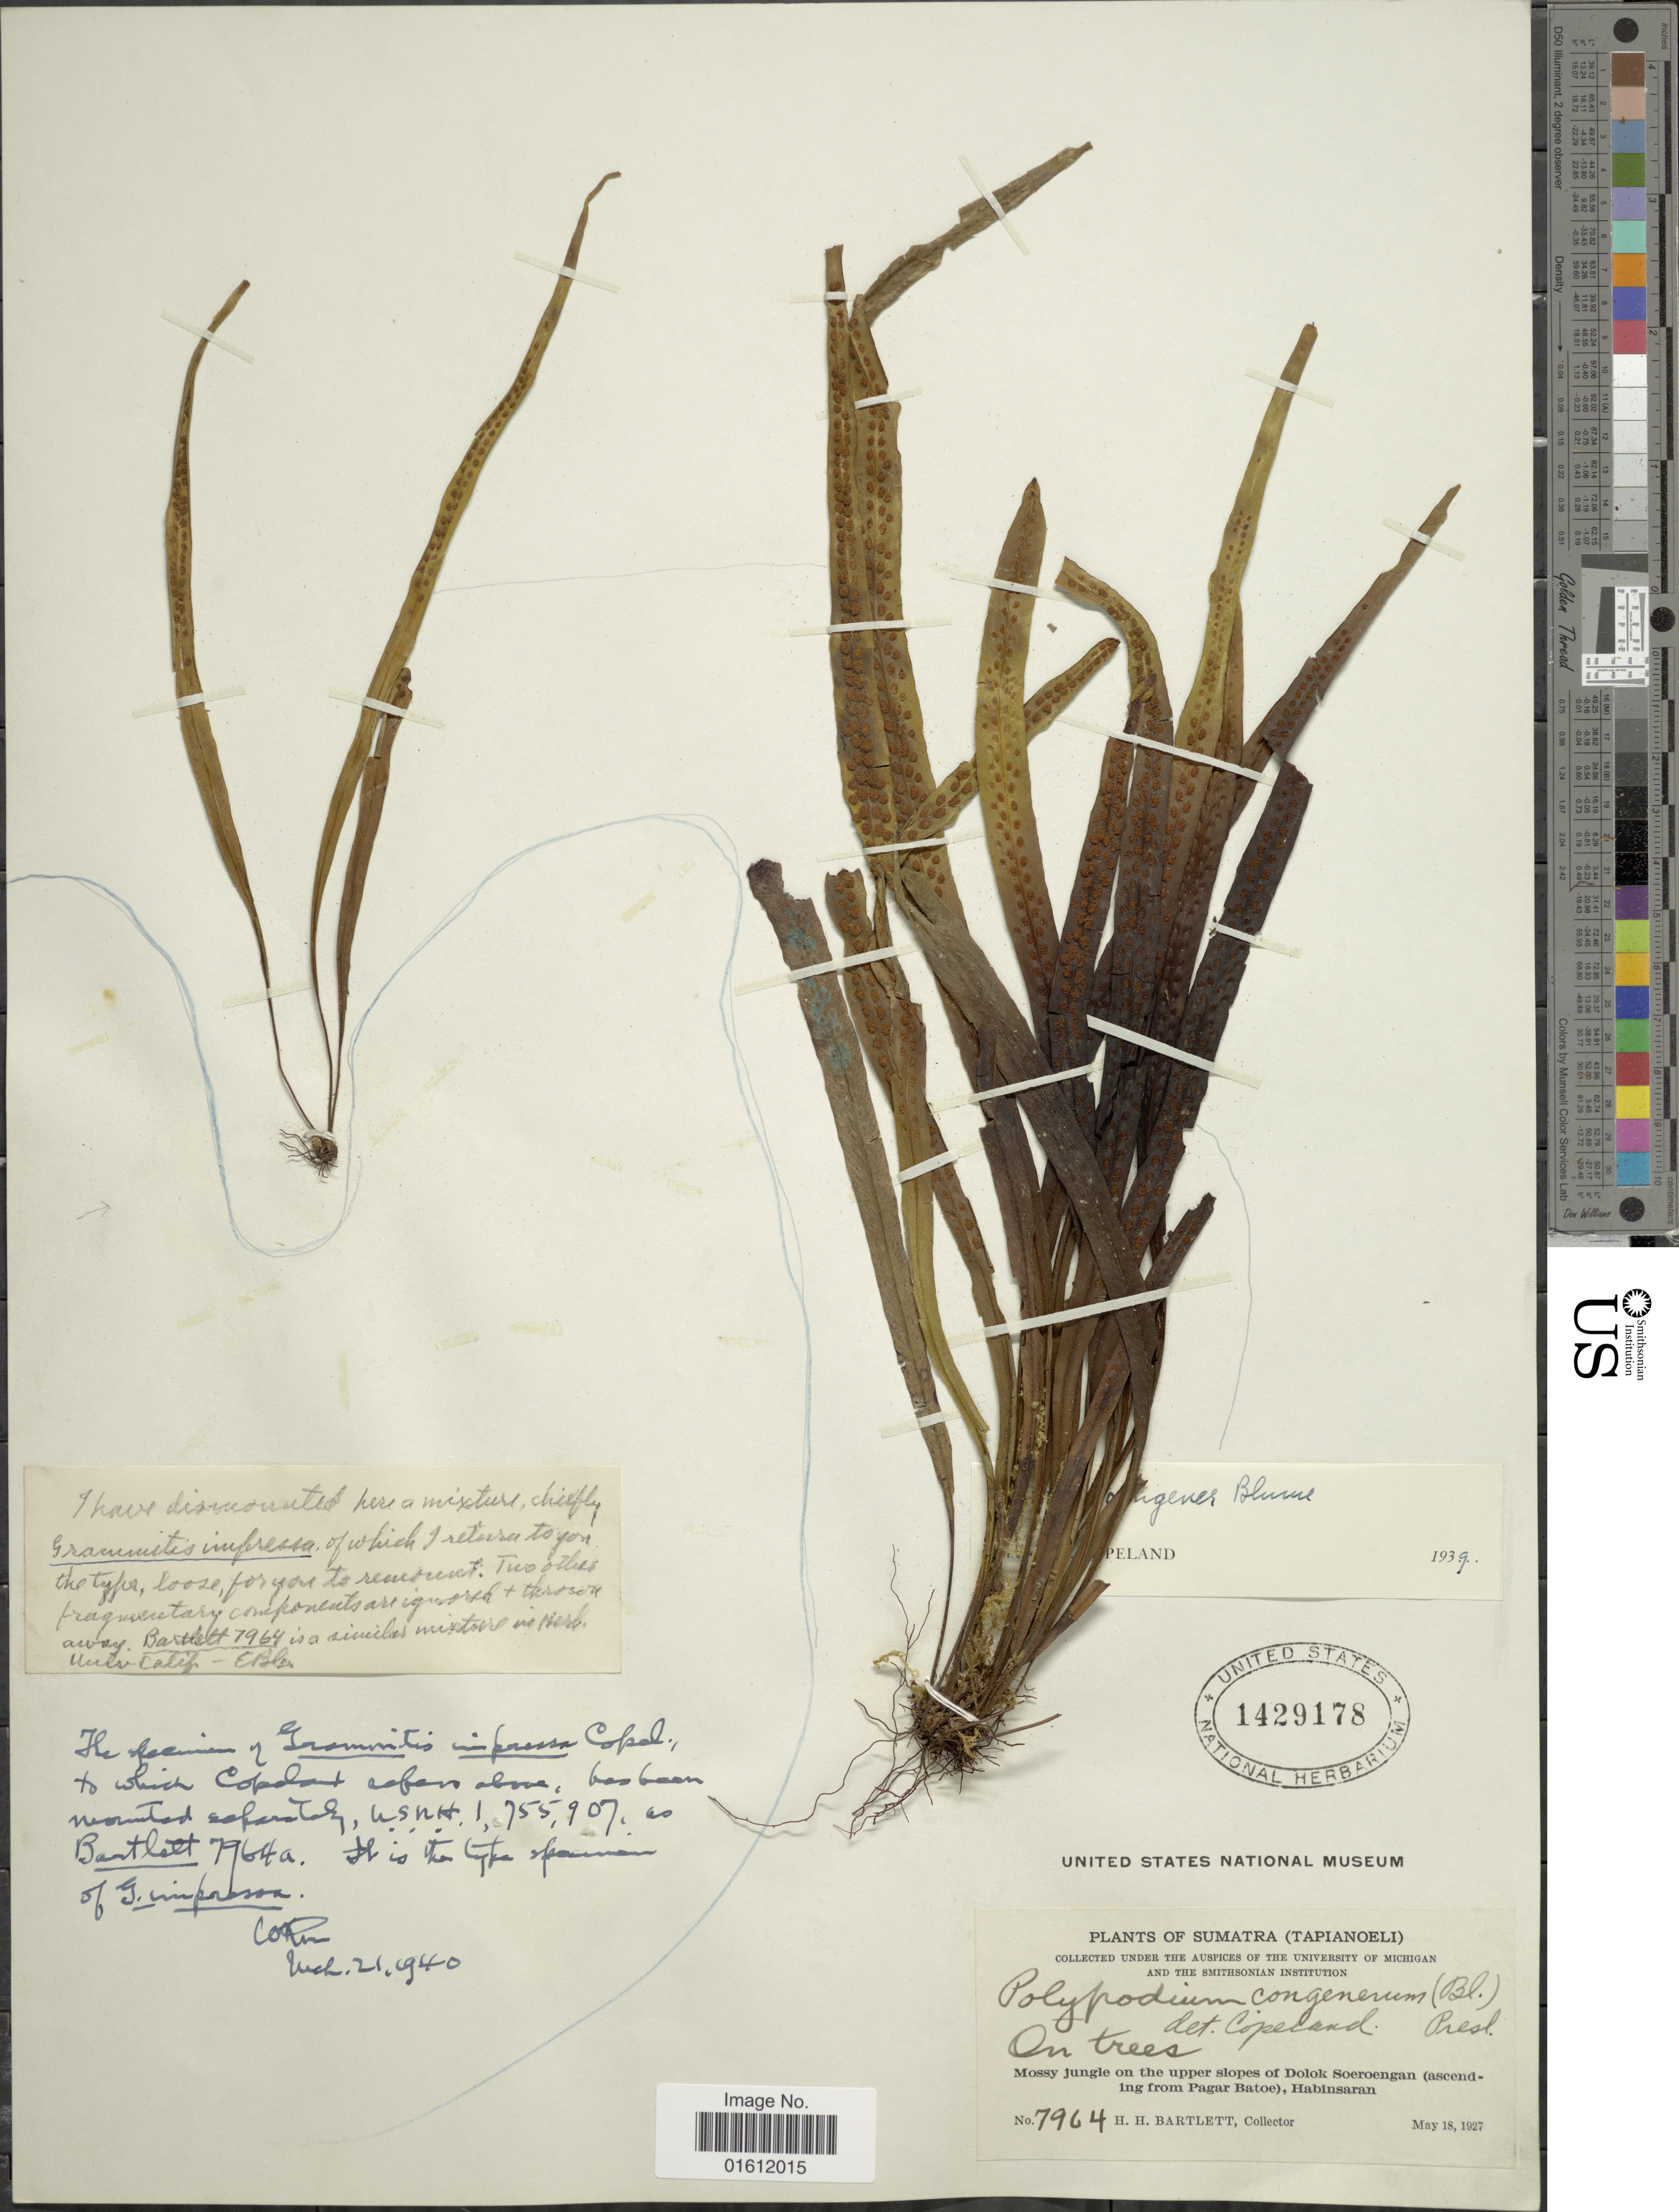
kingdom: Plantae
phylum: Tracheophyta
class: Polypodiopsida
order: Polypodiales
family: Polypodiaceae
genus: Oreogrammitis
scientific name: Oreogrammitis congener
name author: (Blume) Parris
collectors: H. H. Bartlett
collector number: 7964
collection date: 1927-05-18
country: Indonesia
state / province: Sumatra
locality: (Tapianoeli), Mossy jungle on the upper slopes of Dolok Soeroengan (ascending from Pagar Batoe), Habinsaran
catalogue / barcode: US 1429178